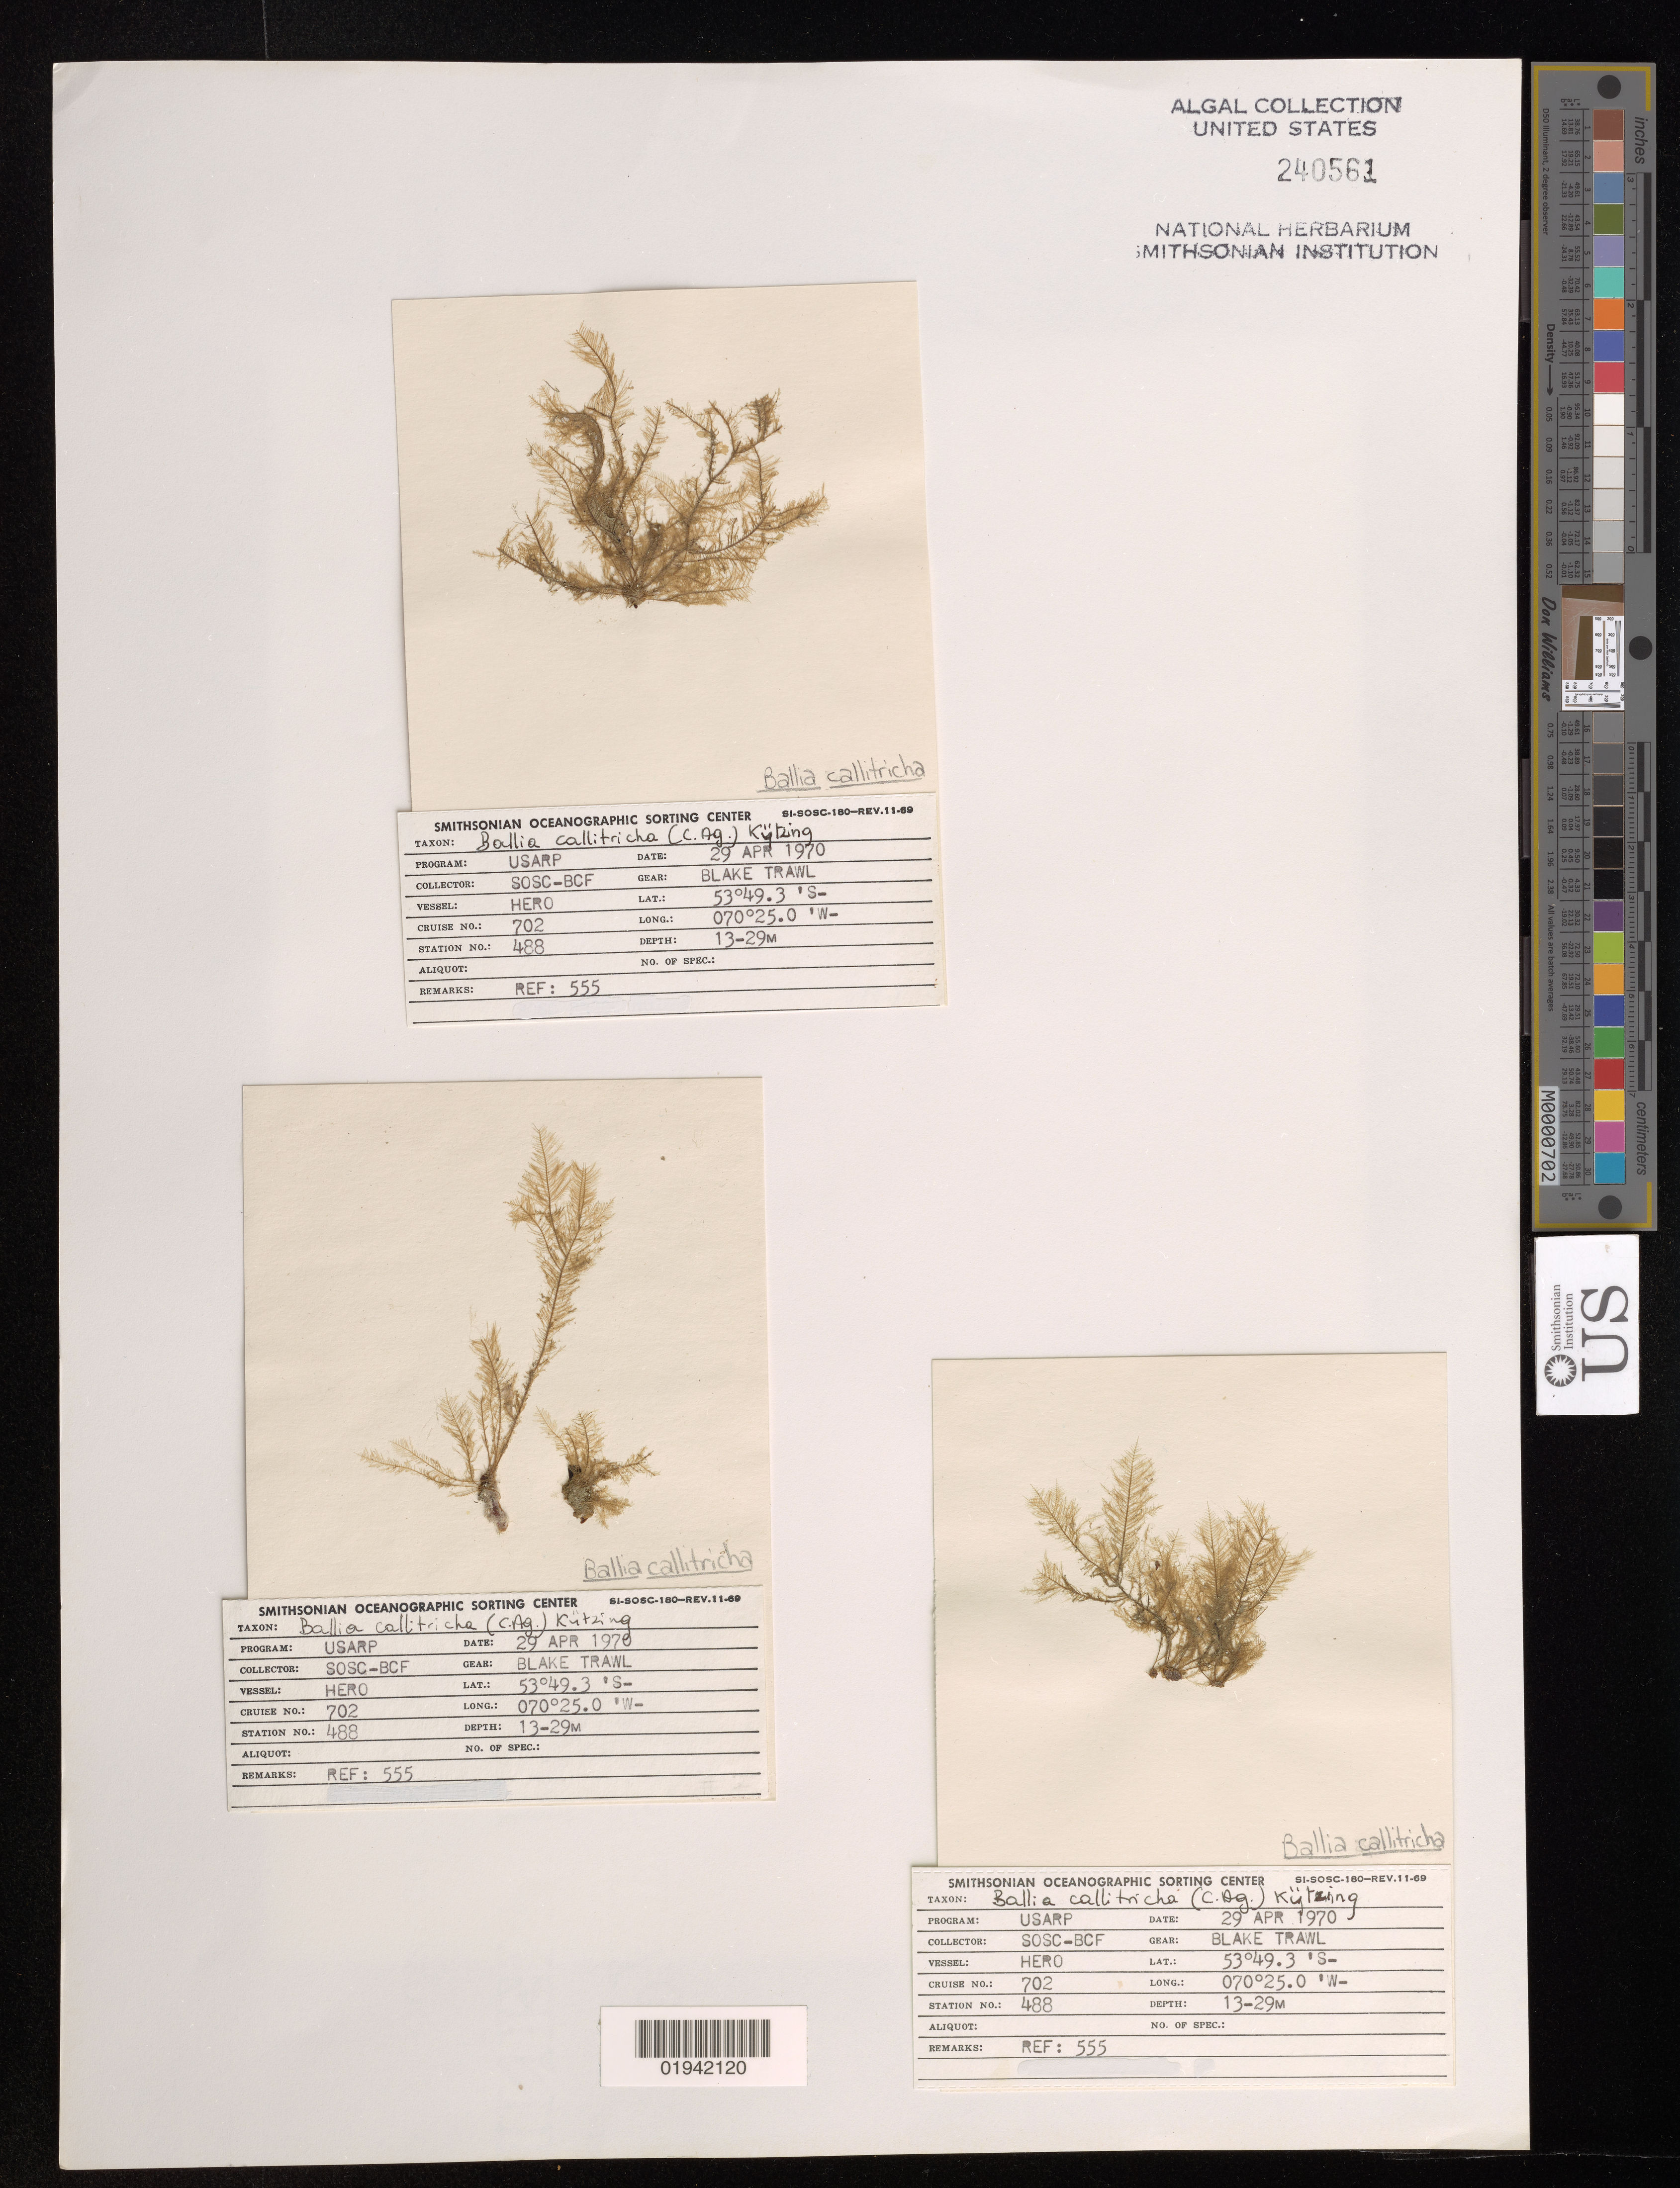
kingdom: Plantae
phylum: Rhodophyta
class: Florideophyceae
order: Balliales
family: Balliaceae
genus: Ballia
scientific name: Ballia callitricha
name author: (C. Agardh) Kützing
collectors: SOSC-BCF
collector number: Station 488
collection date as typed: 29 Apr 1970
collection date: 1970-04-29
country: Chile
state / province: Magallanes y de la Antártica Chilena (XII)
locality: Punta Arenas area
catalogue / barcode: US 240561